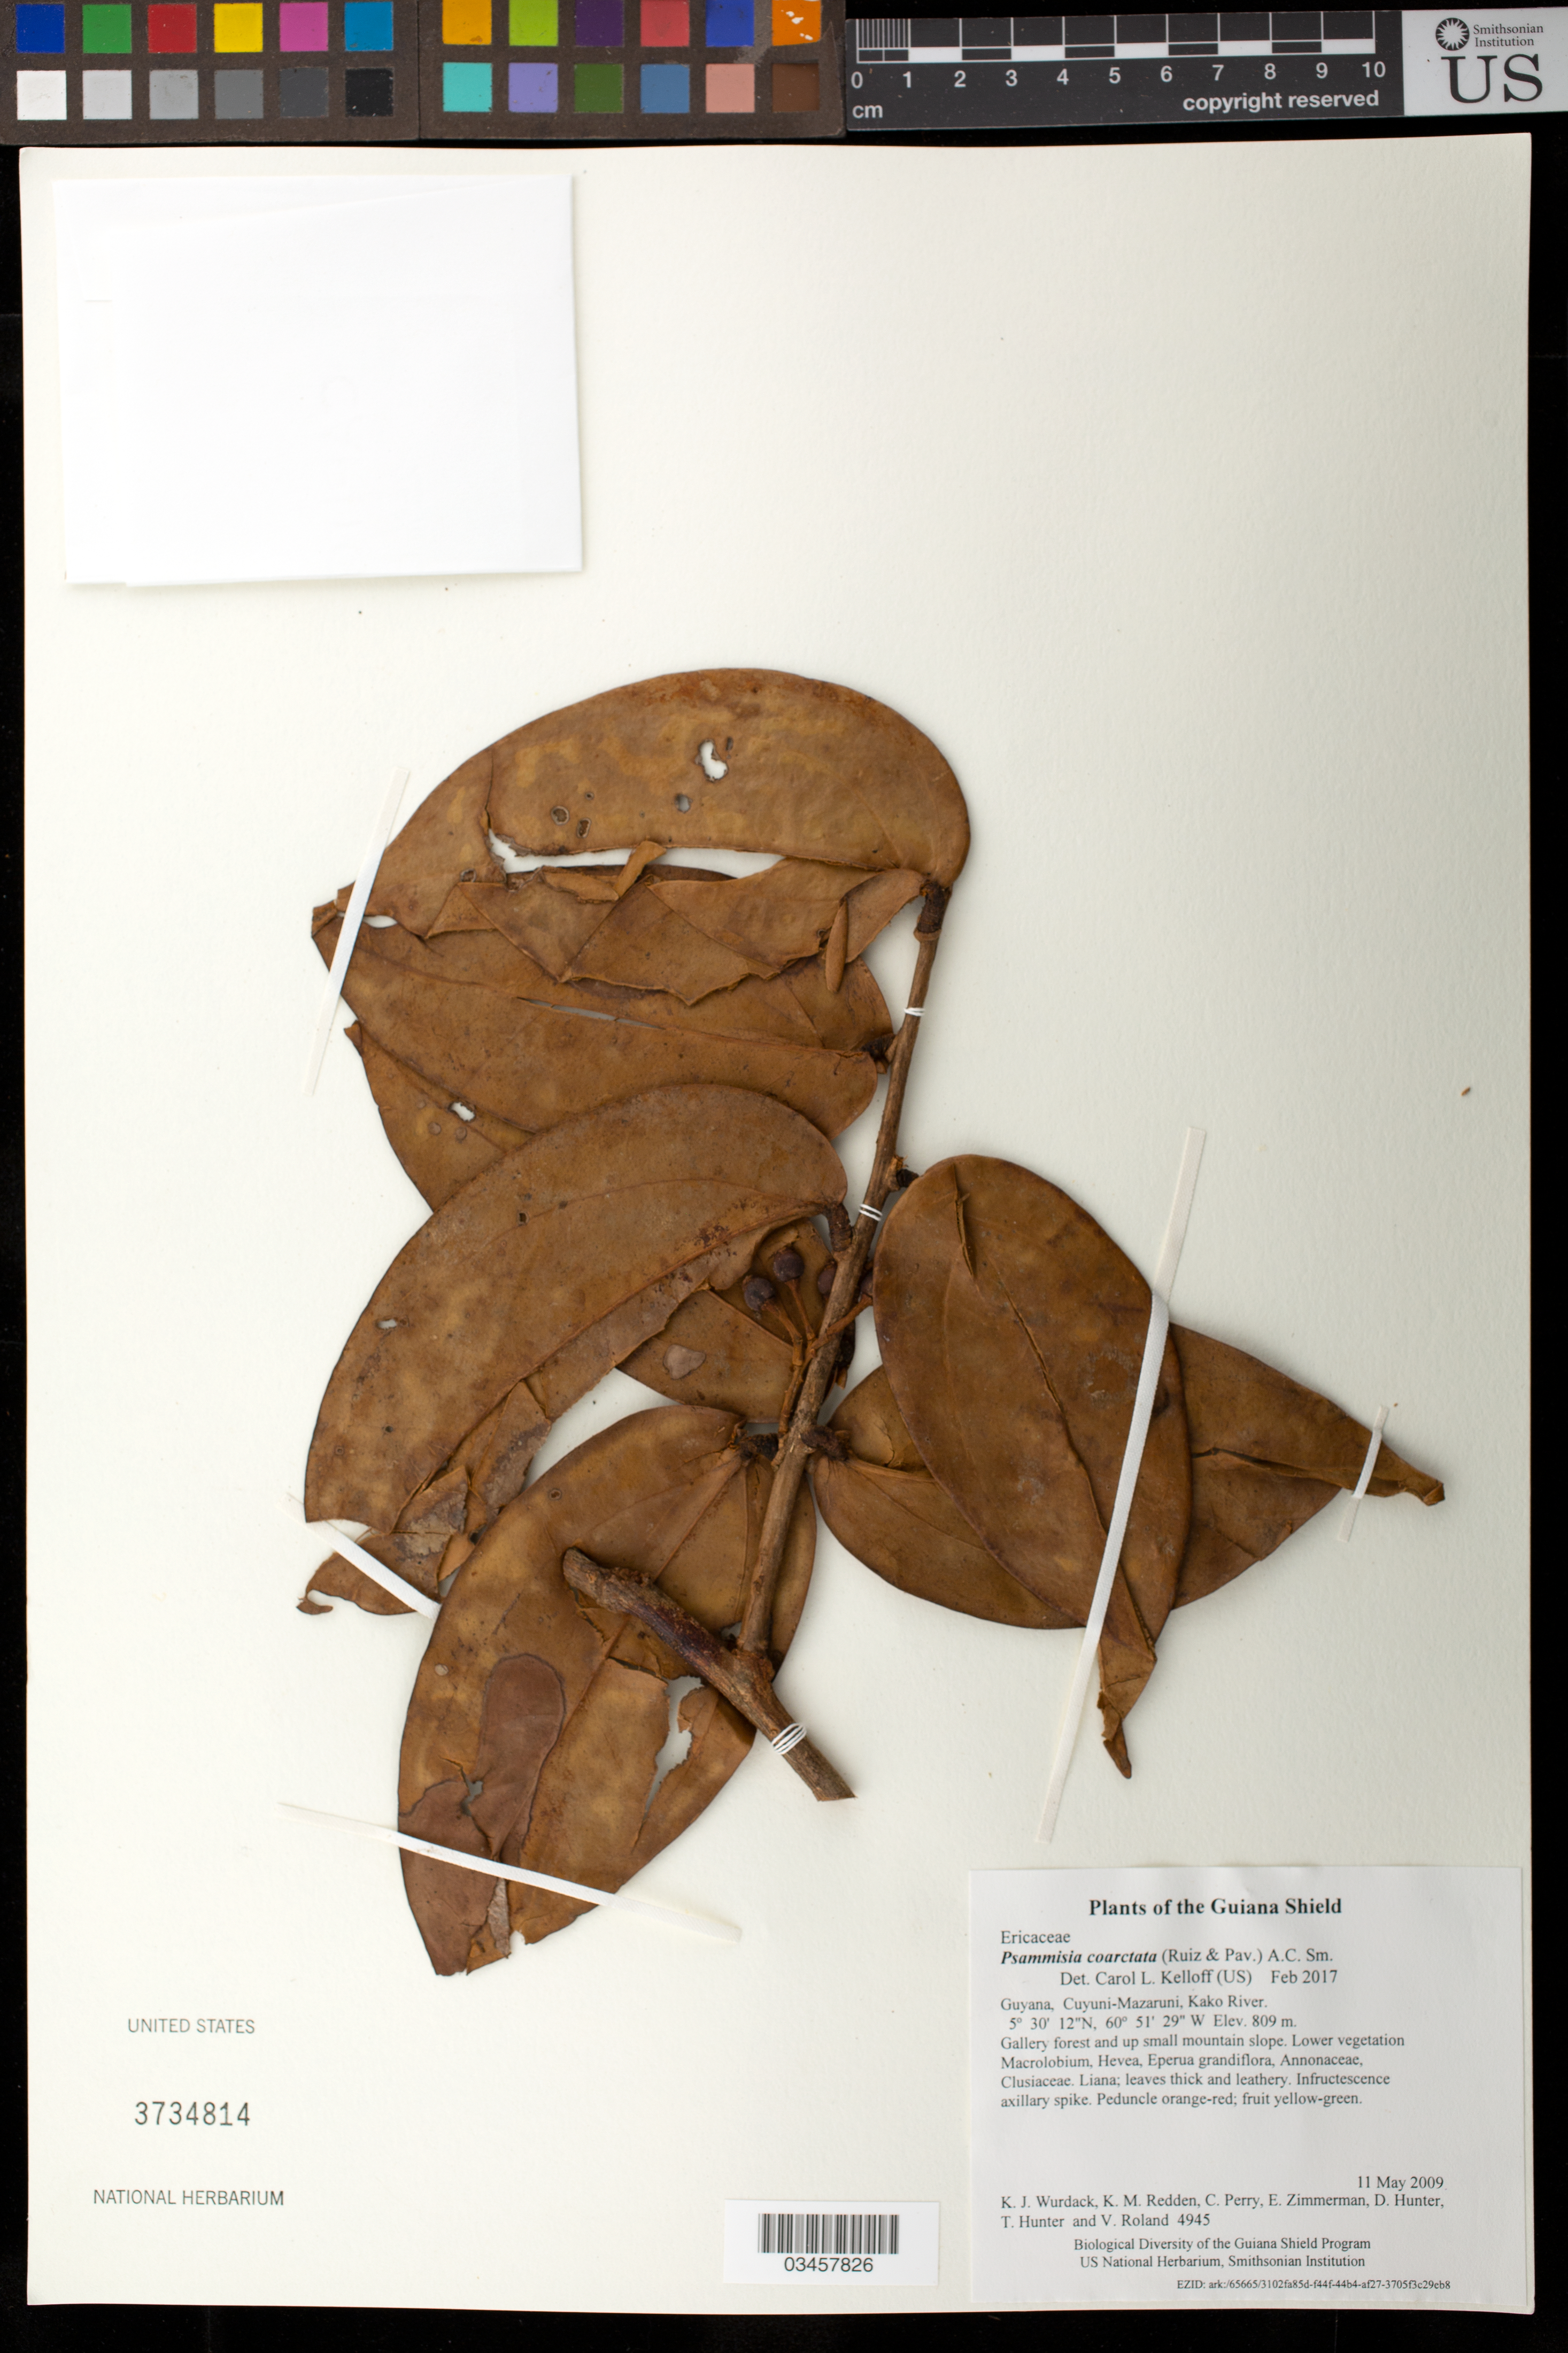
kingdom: Plantae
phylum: Tracheophyta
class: Magnoliopsida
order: Ericales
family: Ericaceae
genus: Psammisia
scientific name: Psammisia coarctata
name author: (Ruiz & Pav.) A.C. Sm.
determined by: Kelloff, Carol L., (US), Smithsonian Institution - National Museum of Natural History (UNITED STATES)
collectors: K. Wurdack, K. M. Redden, C. Perry, E. Zimmerman, D. Hunter, T. Hunter & V. Roland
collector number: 4945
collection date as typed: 11 May 2009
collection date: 2009-05-11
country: Guyana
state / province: Cuyuni-Mazaruni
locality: Kako River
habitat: Gallery forest and up small mountain slope. Lower vegetation Macrolobium, Hevea, Eperua grandiflora, Annonaceae, Clusiaceae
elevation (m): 809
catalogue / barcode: US 3734814